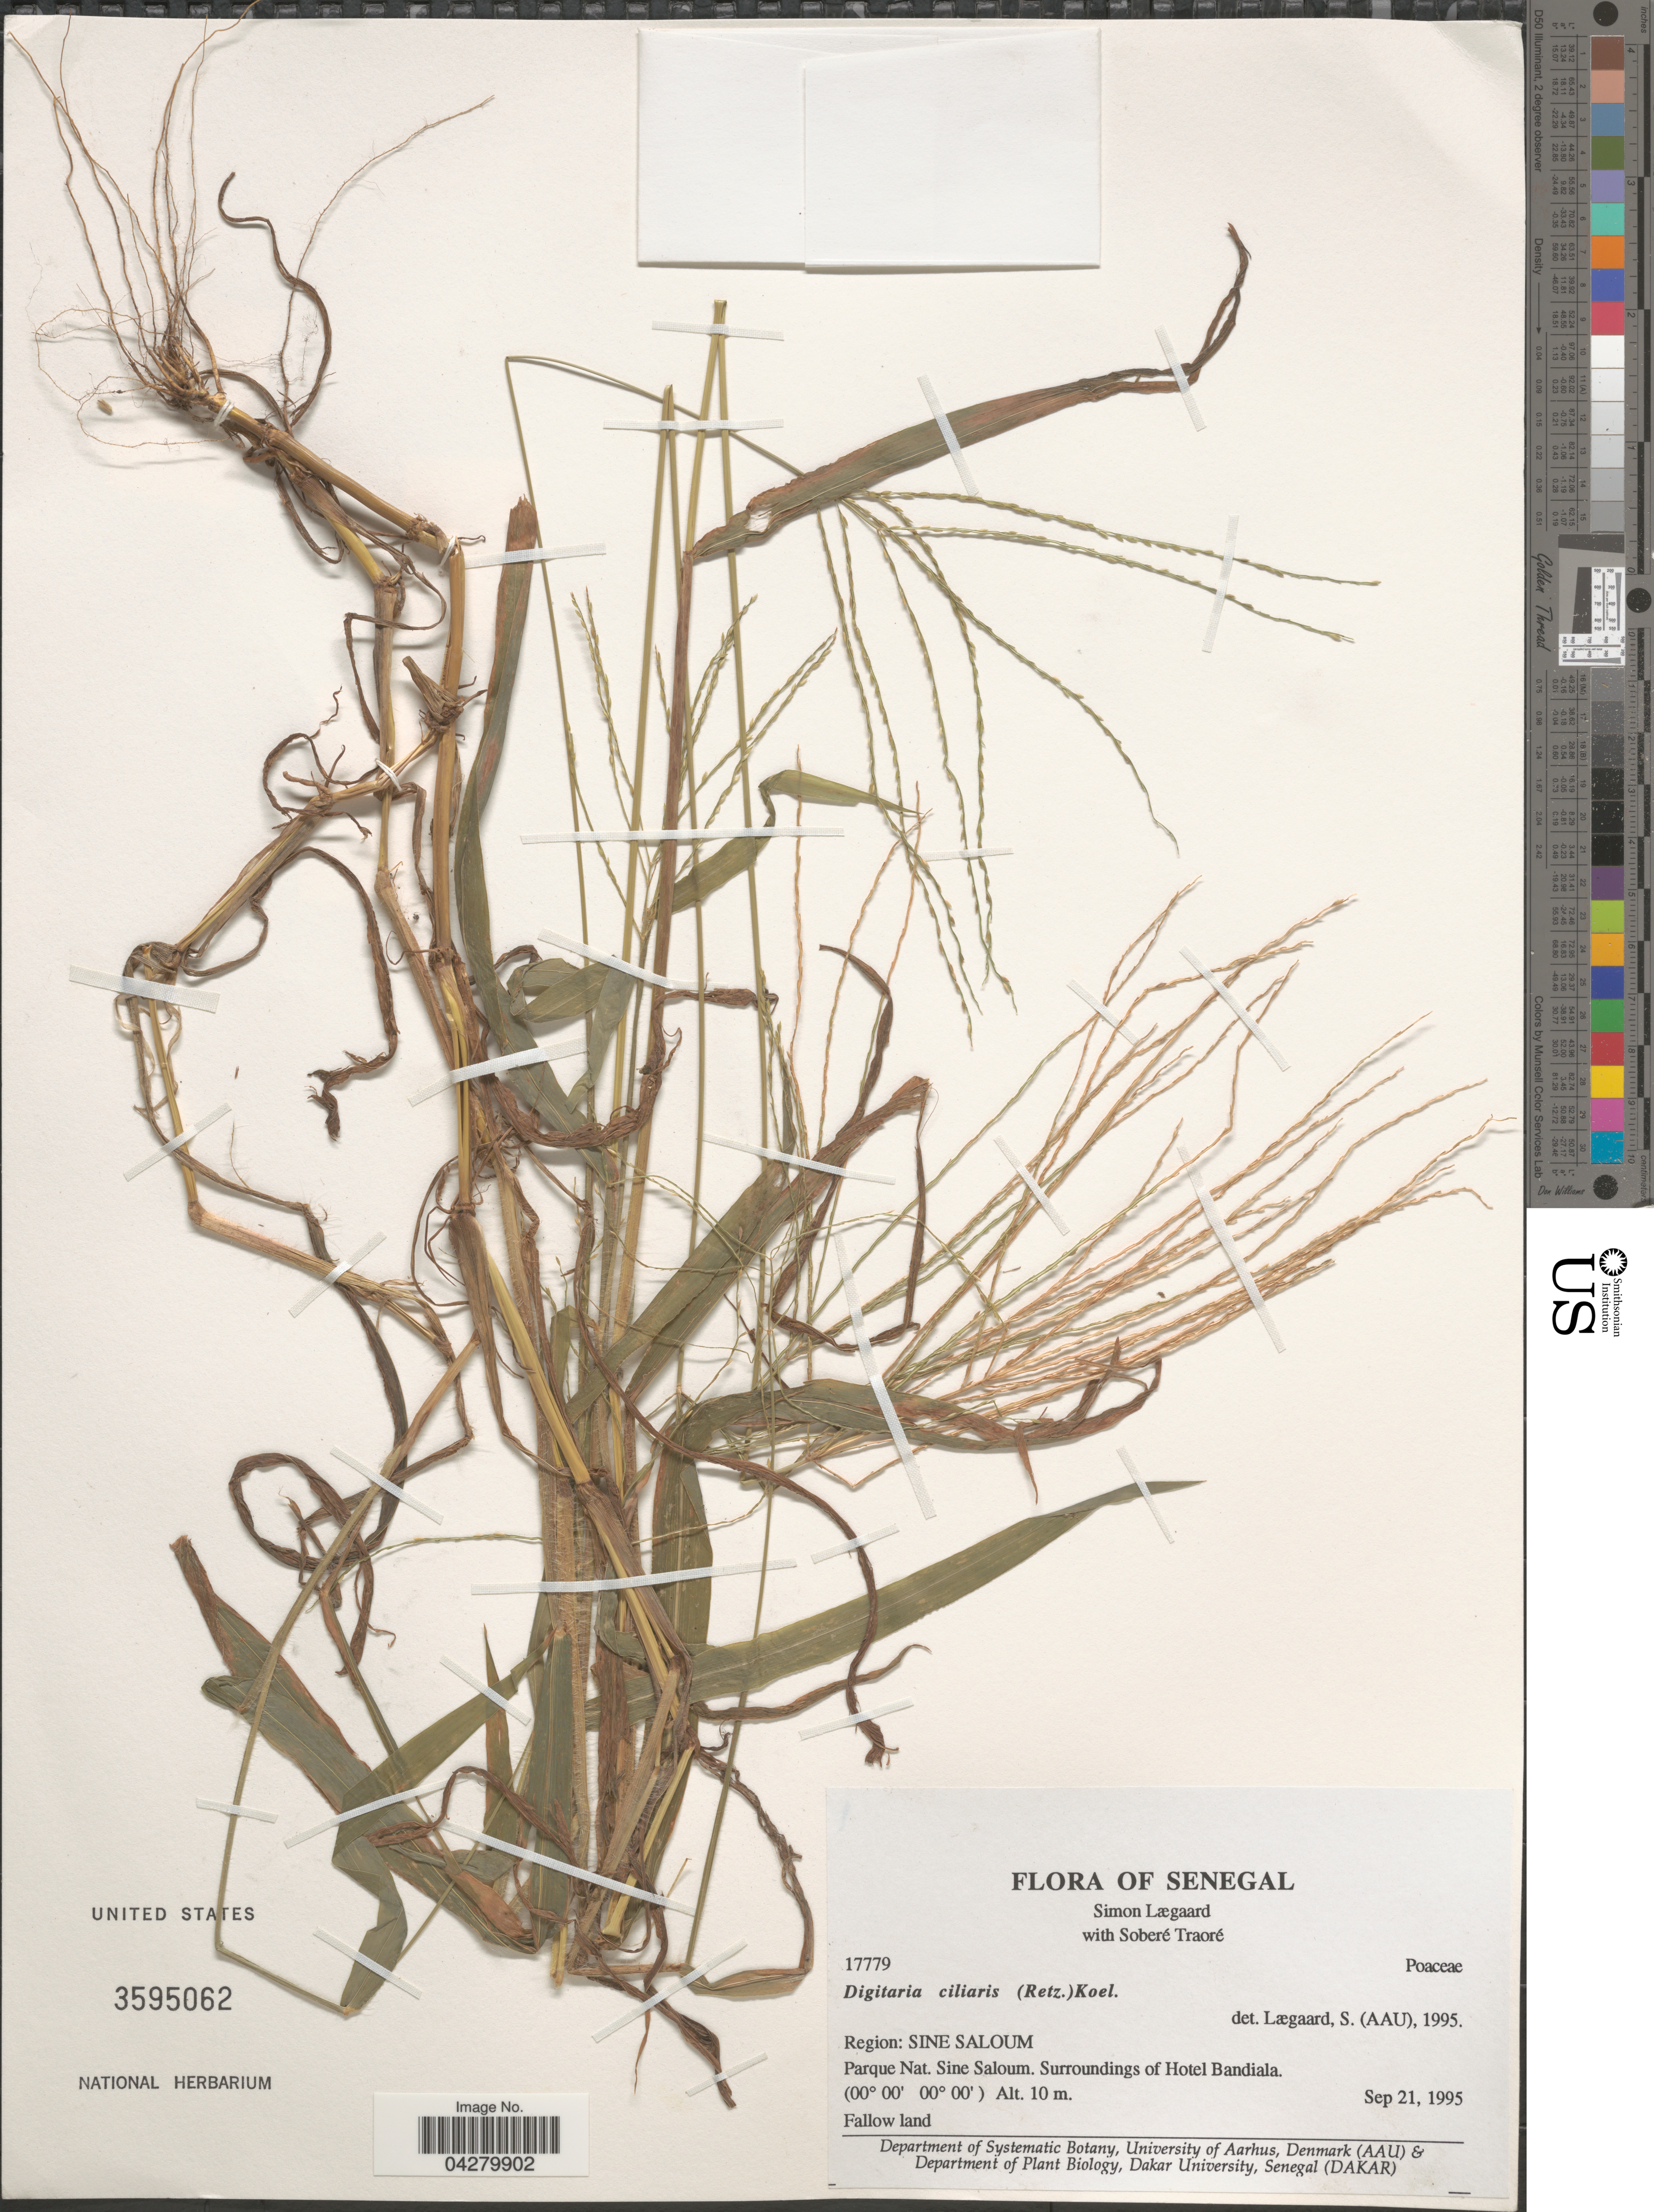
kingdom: Plantae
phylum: Tracheophyta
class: Liliopsida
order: Poales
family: Poaceae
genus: Digitaria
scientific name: Digitaria ciliaris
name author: (Retz.) Koeler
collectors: S. Lægaard & S. Traore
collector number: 17779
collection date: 1995-09-21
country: Senegal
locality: Region: Sine Saloum. Parque Nat. Sine Saloum. Surroundings of Hotel Bandiala.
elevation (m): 10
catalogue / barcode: US 3595062